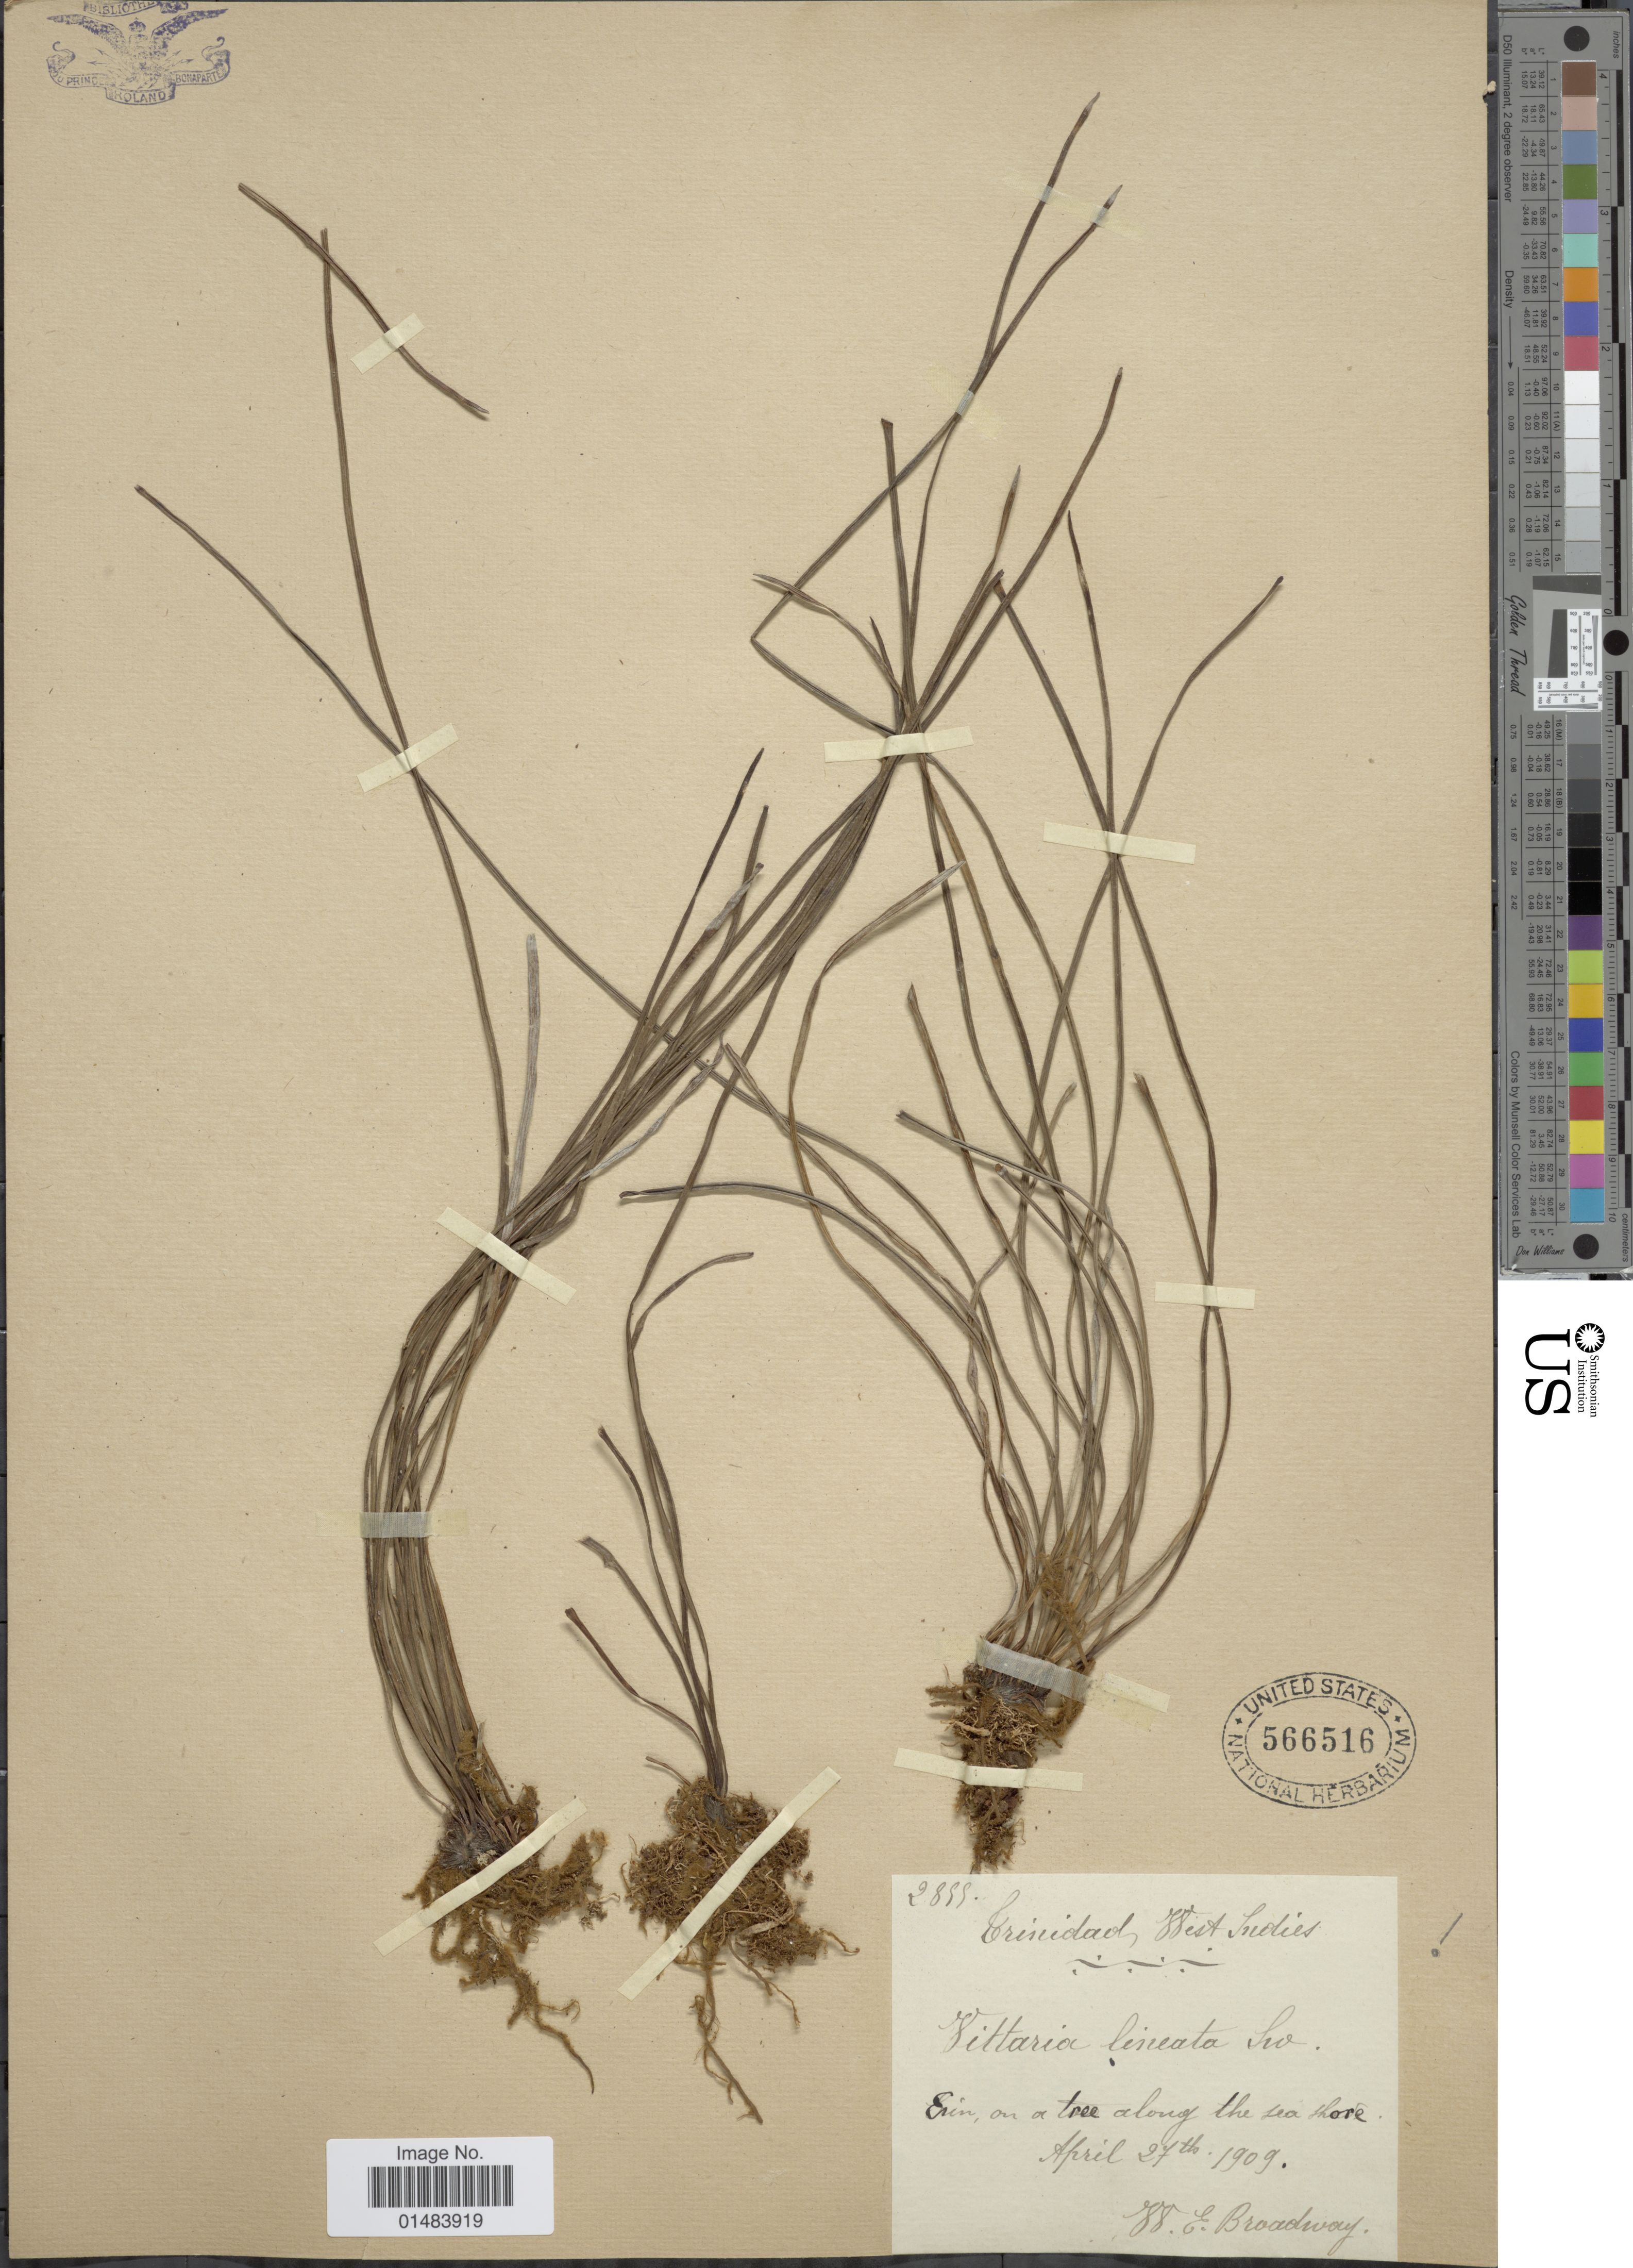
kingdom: Plantae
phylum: Tracheophyta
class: Polypodiopsida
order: Polypodiales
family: Pteridaceae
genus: Vittaria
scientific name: Vittaria lineata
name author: (L.) Sm.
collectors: W. E. Broadway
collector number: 2855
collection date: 1909-04-27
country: Trinidad and Tobago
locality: Trinidad, West Indies.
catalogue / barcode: US 566516